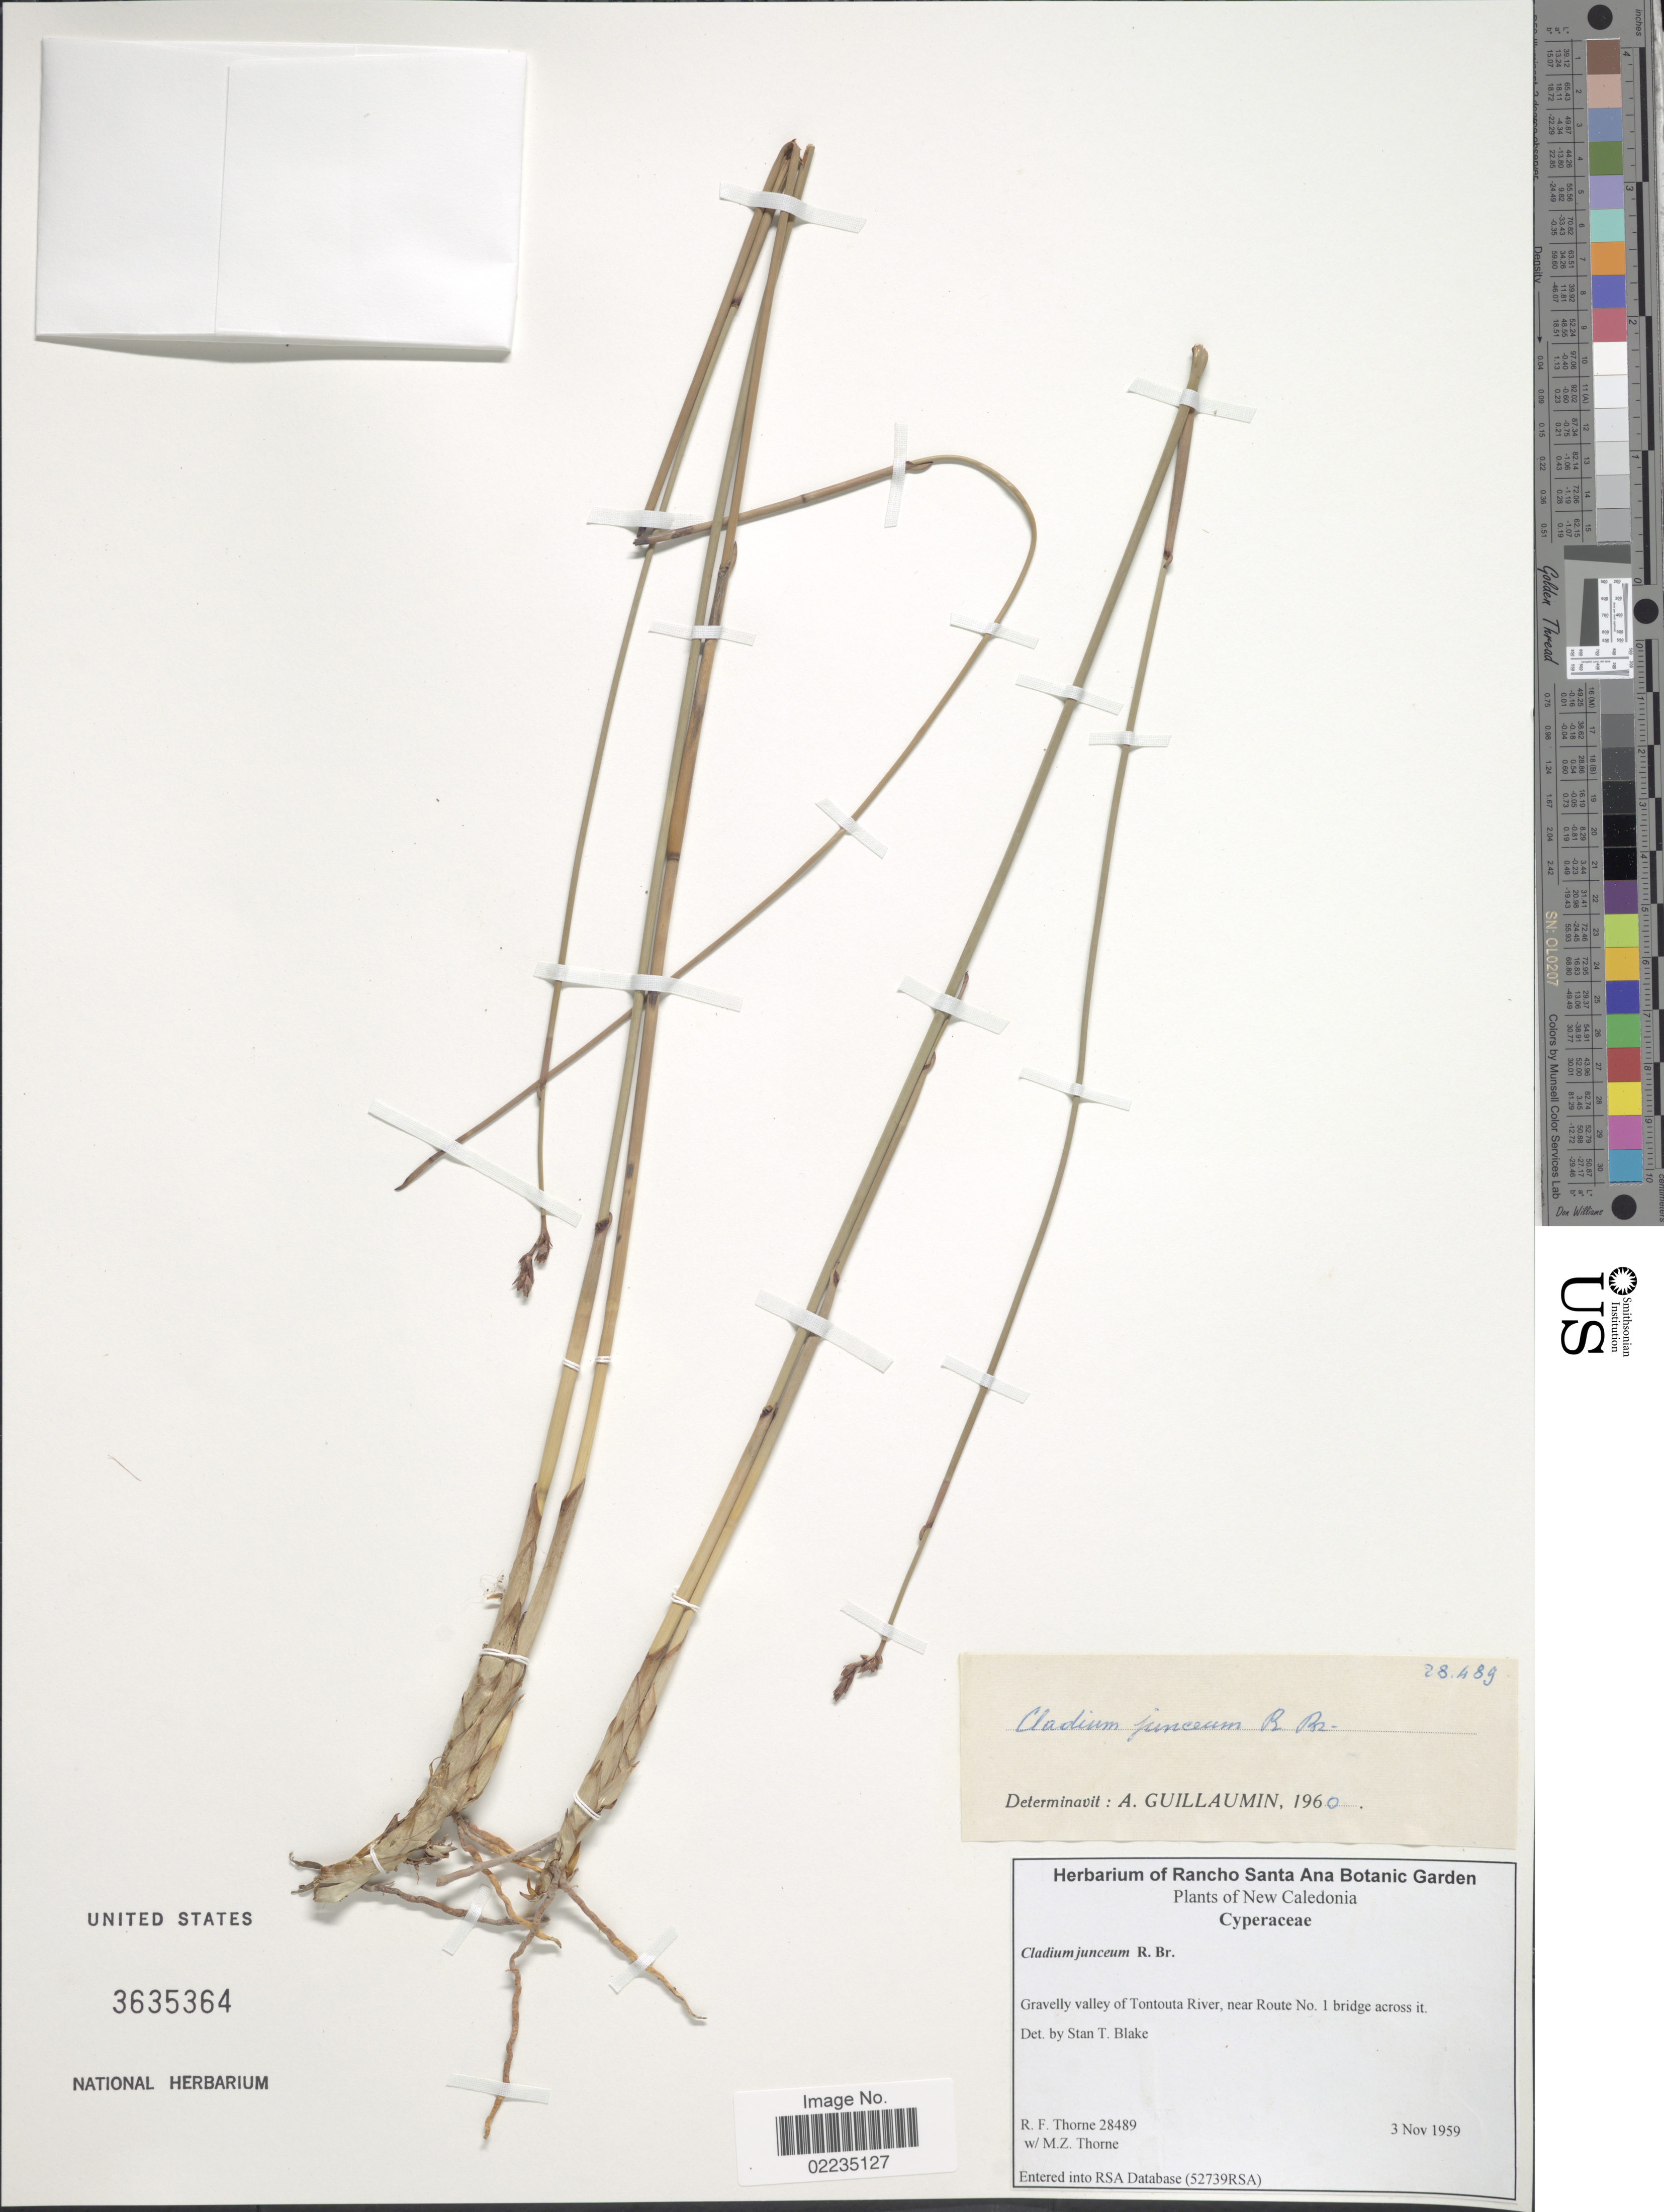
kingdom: Plantae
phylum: Tracheophyta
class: Liliopsida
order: Poales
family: Cyperaceae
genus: Machaerina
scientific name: Machaerina juncea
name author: (R. Br.) T. Koyama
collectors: R. Throne & M. Thorne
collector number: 28489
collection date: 1959-11-03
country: New Caledonia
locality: Gravelly valley of Tontouta River, near Route No. 1 bridge across it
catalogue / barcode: US 3635364